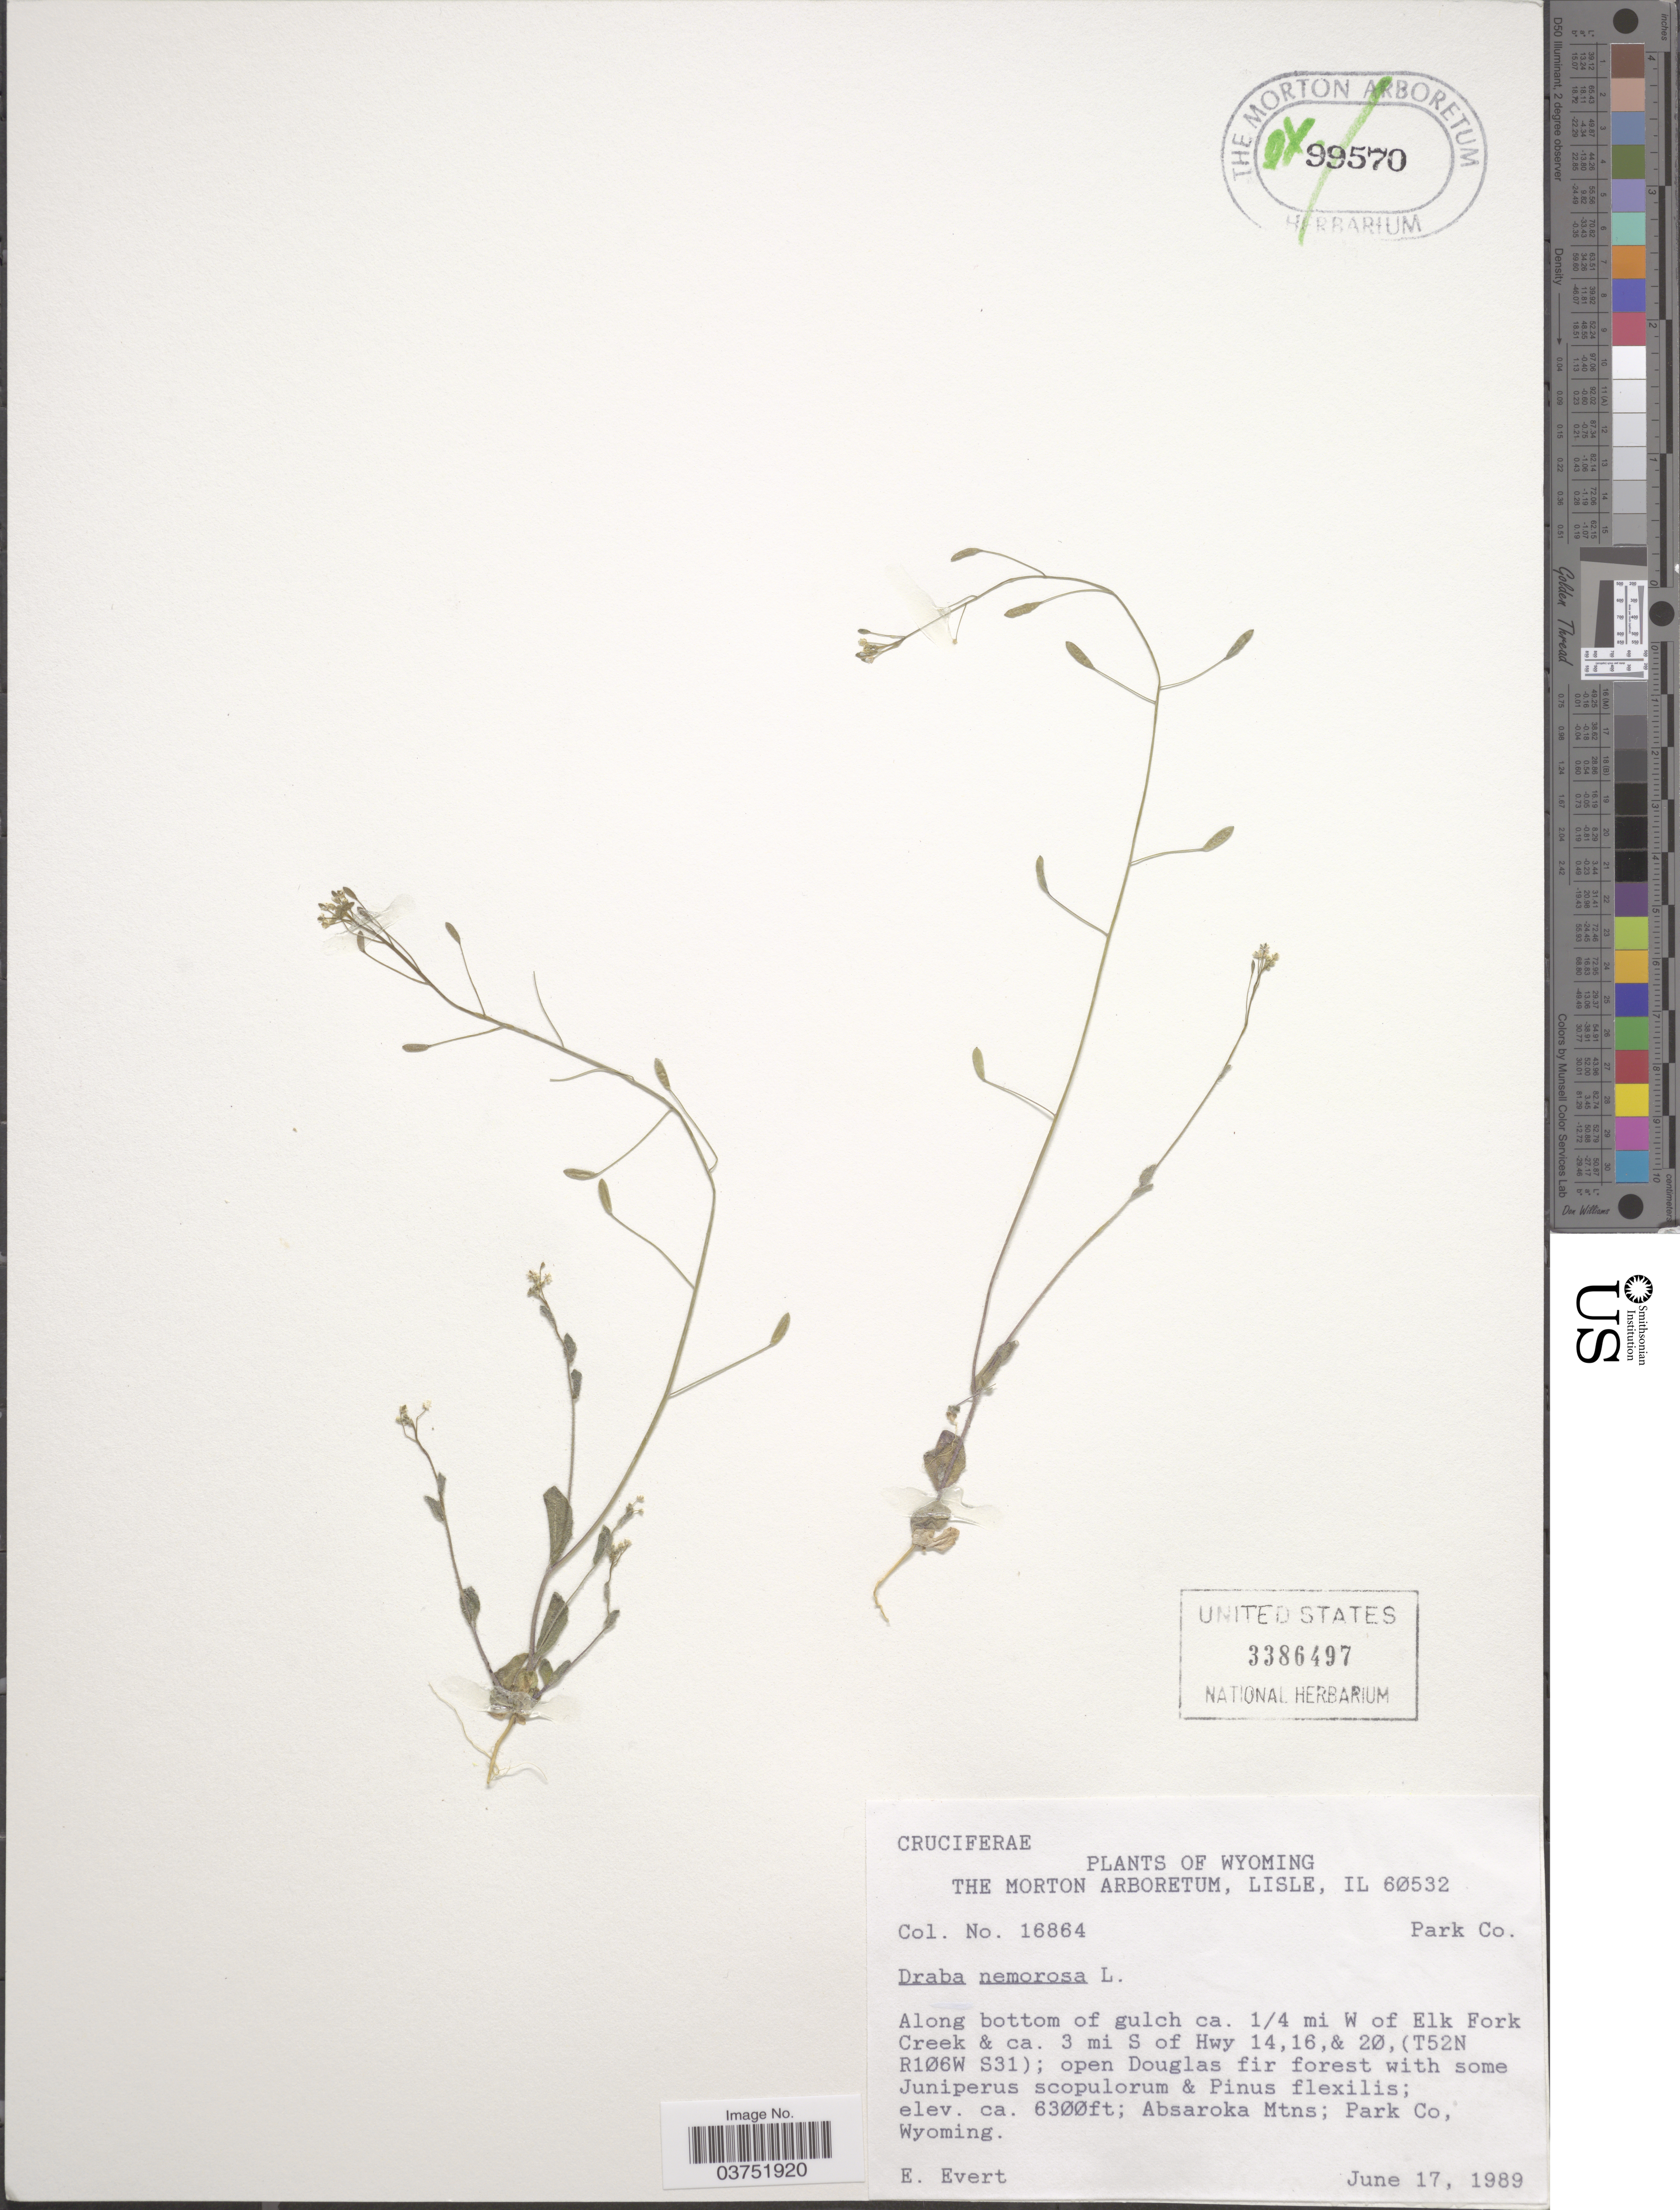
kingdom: Plantae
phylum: Tracheophyta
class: Magnoliopsida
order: Brassicales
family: Brassicaceae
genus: Draba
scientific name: Draba nemorosa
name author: L.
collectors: E. Evert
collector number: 16864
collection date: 1989-06-17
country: United States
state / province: Wyoming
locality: Along bottom of gulch ca. 1/4 mi W of Elk Fork Creek & ca. 3 mi S of Hwy 14,16, & 20, (T52N R106W S31). Absaroka Mtns; Park Co.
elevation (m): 1920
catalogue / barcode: US 3386497